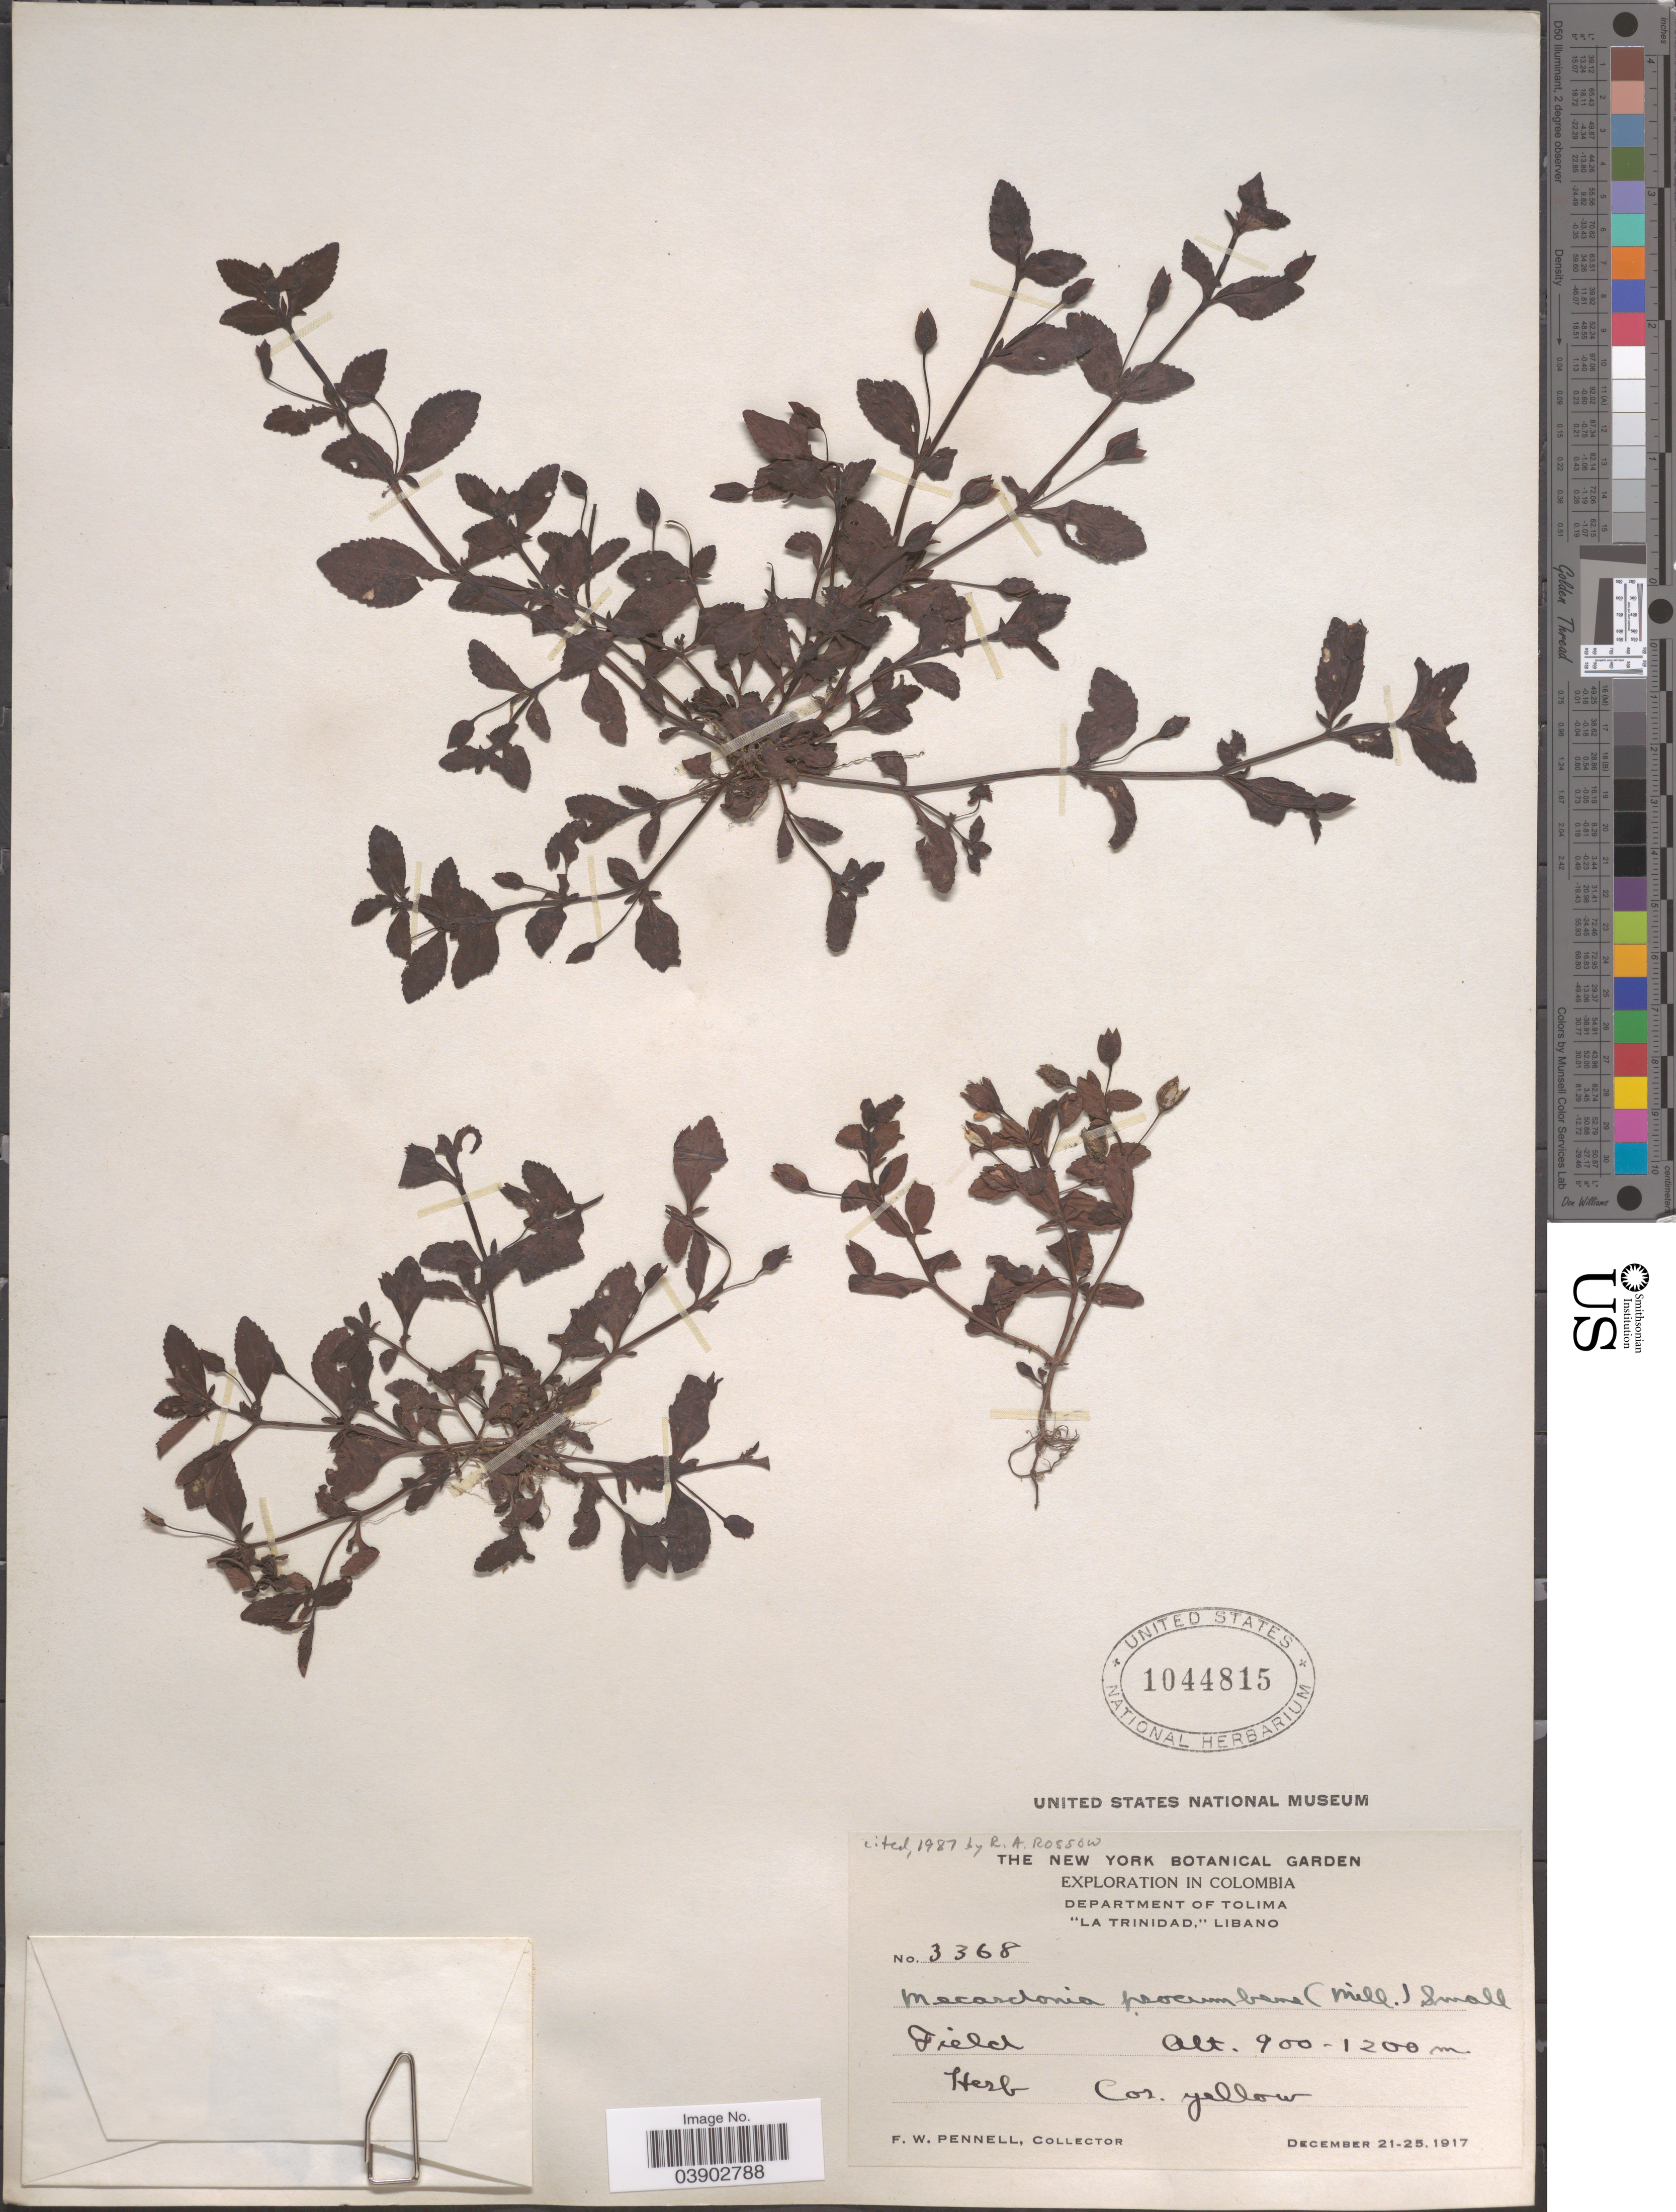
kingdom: Plantae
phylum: Tracheophyta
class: Magnoliopsida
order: Lamiales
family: Plantaginaceae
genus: Mecardonia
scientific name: Mecardonia procumbens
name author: (Mill.) Small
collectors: F. W. Pennell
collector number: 3368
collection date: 1917-12-21/1917-12-25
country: Colombia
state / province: Tolima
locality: Department of Tolima. "La Trinidad," Libano. Field.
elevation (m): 900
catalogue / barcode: US 1044815